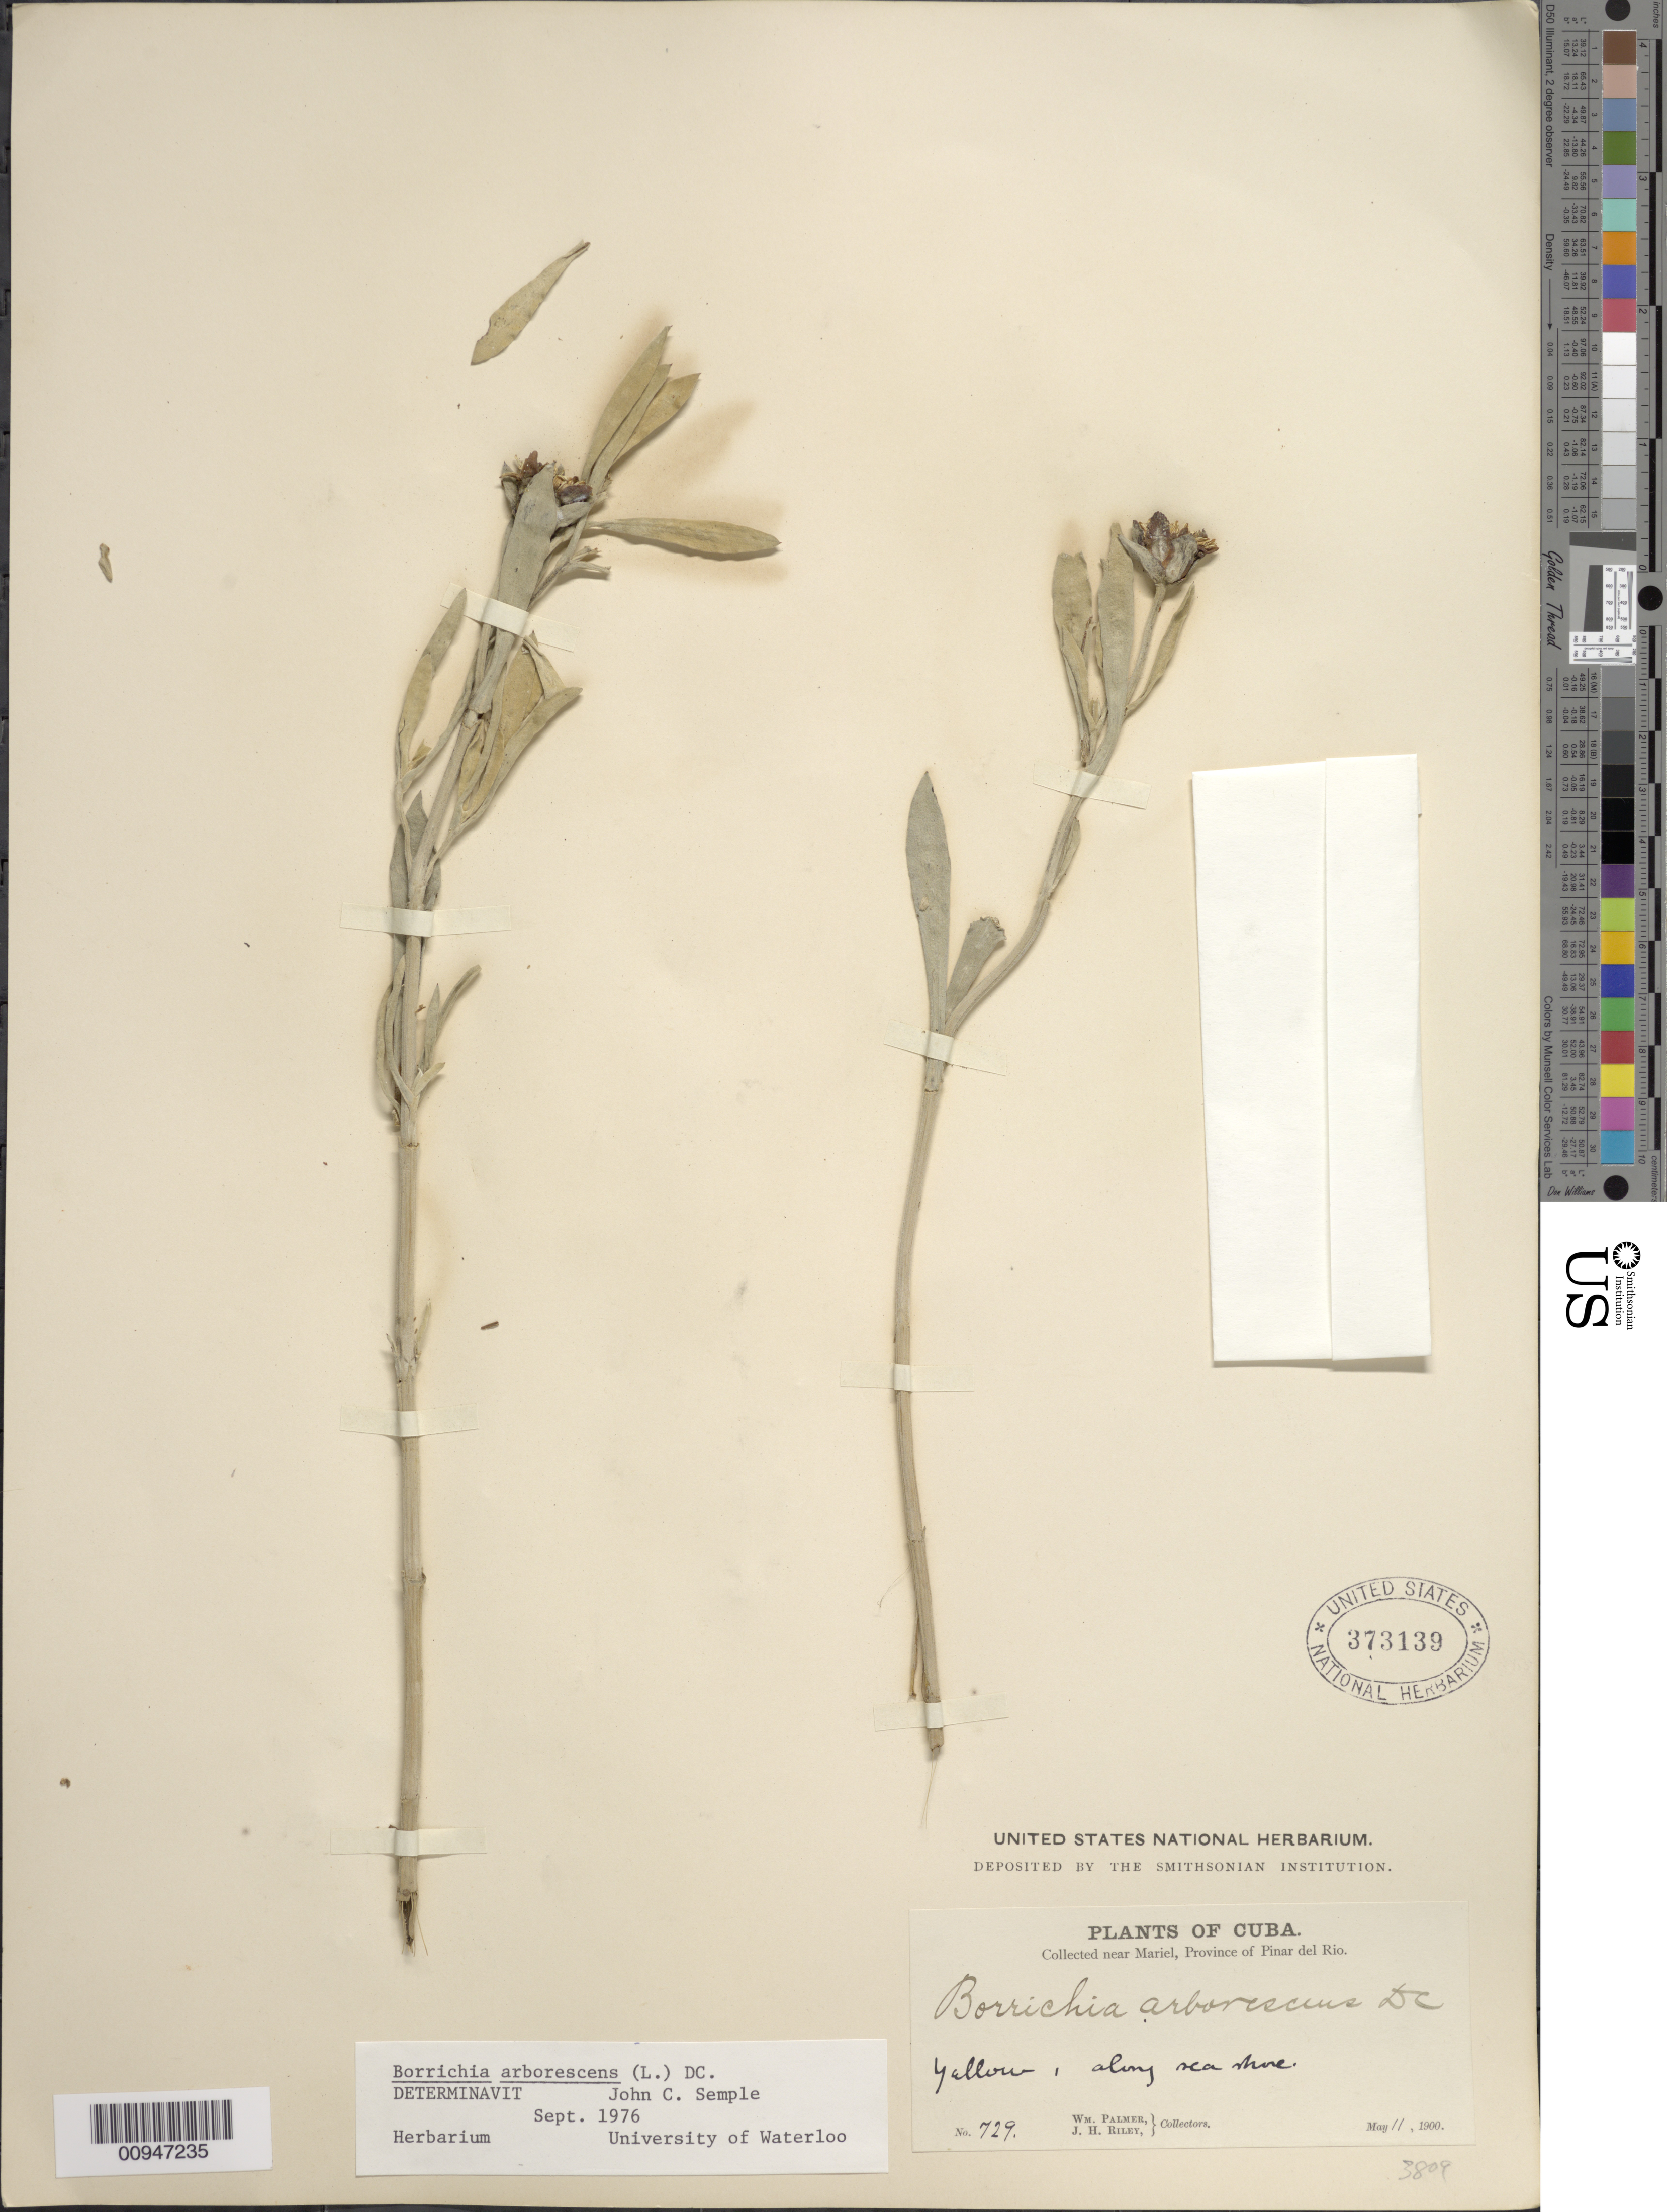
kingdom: Plantae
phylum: Tracheophyta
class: Magnoliopsida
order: Asterales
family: Asteraceae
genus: Borrichia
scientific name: Borrichia arborescens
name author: (L.) DC.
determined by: Semple, J. C.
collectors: W. Palmer & J. H. Riley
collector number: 729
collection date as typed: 11 May 1900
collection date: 1900-05-11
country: Cuba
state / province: Pinar del Rio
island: Cuba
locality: Near Mariel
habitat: Along sea shore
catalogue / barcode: US 373139